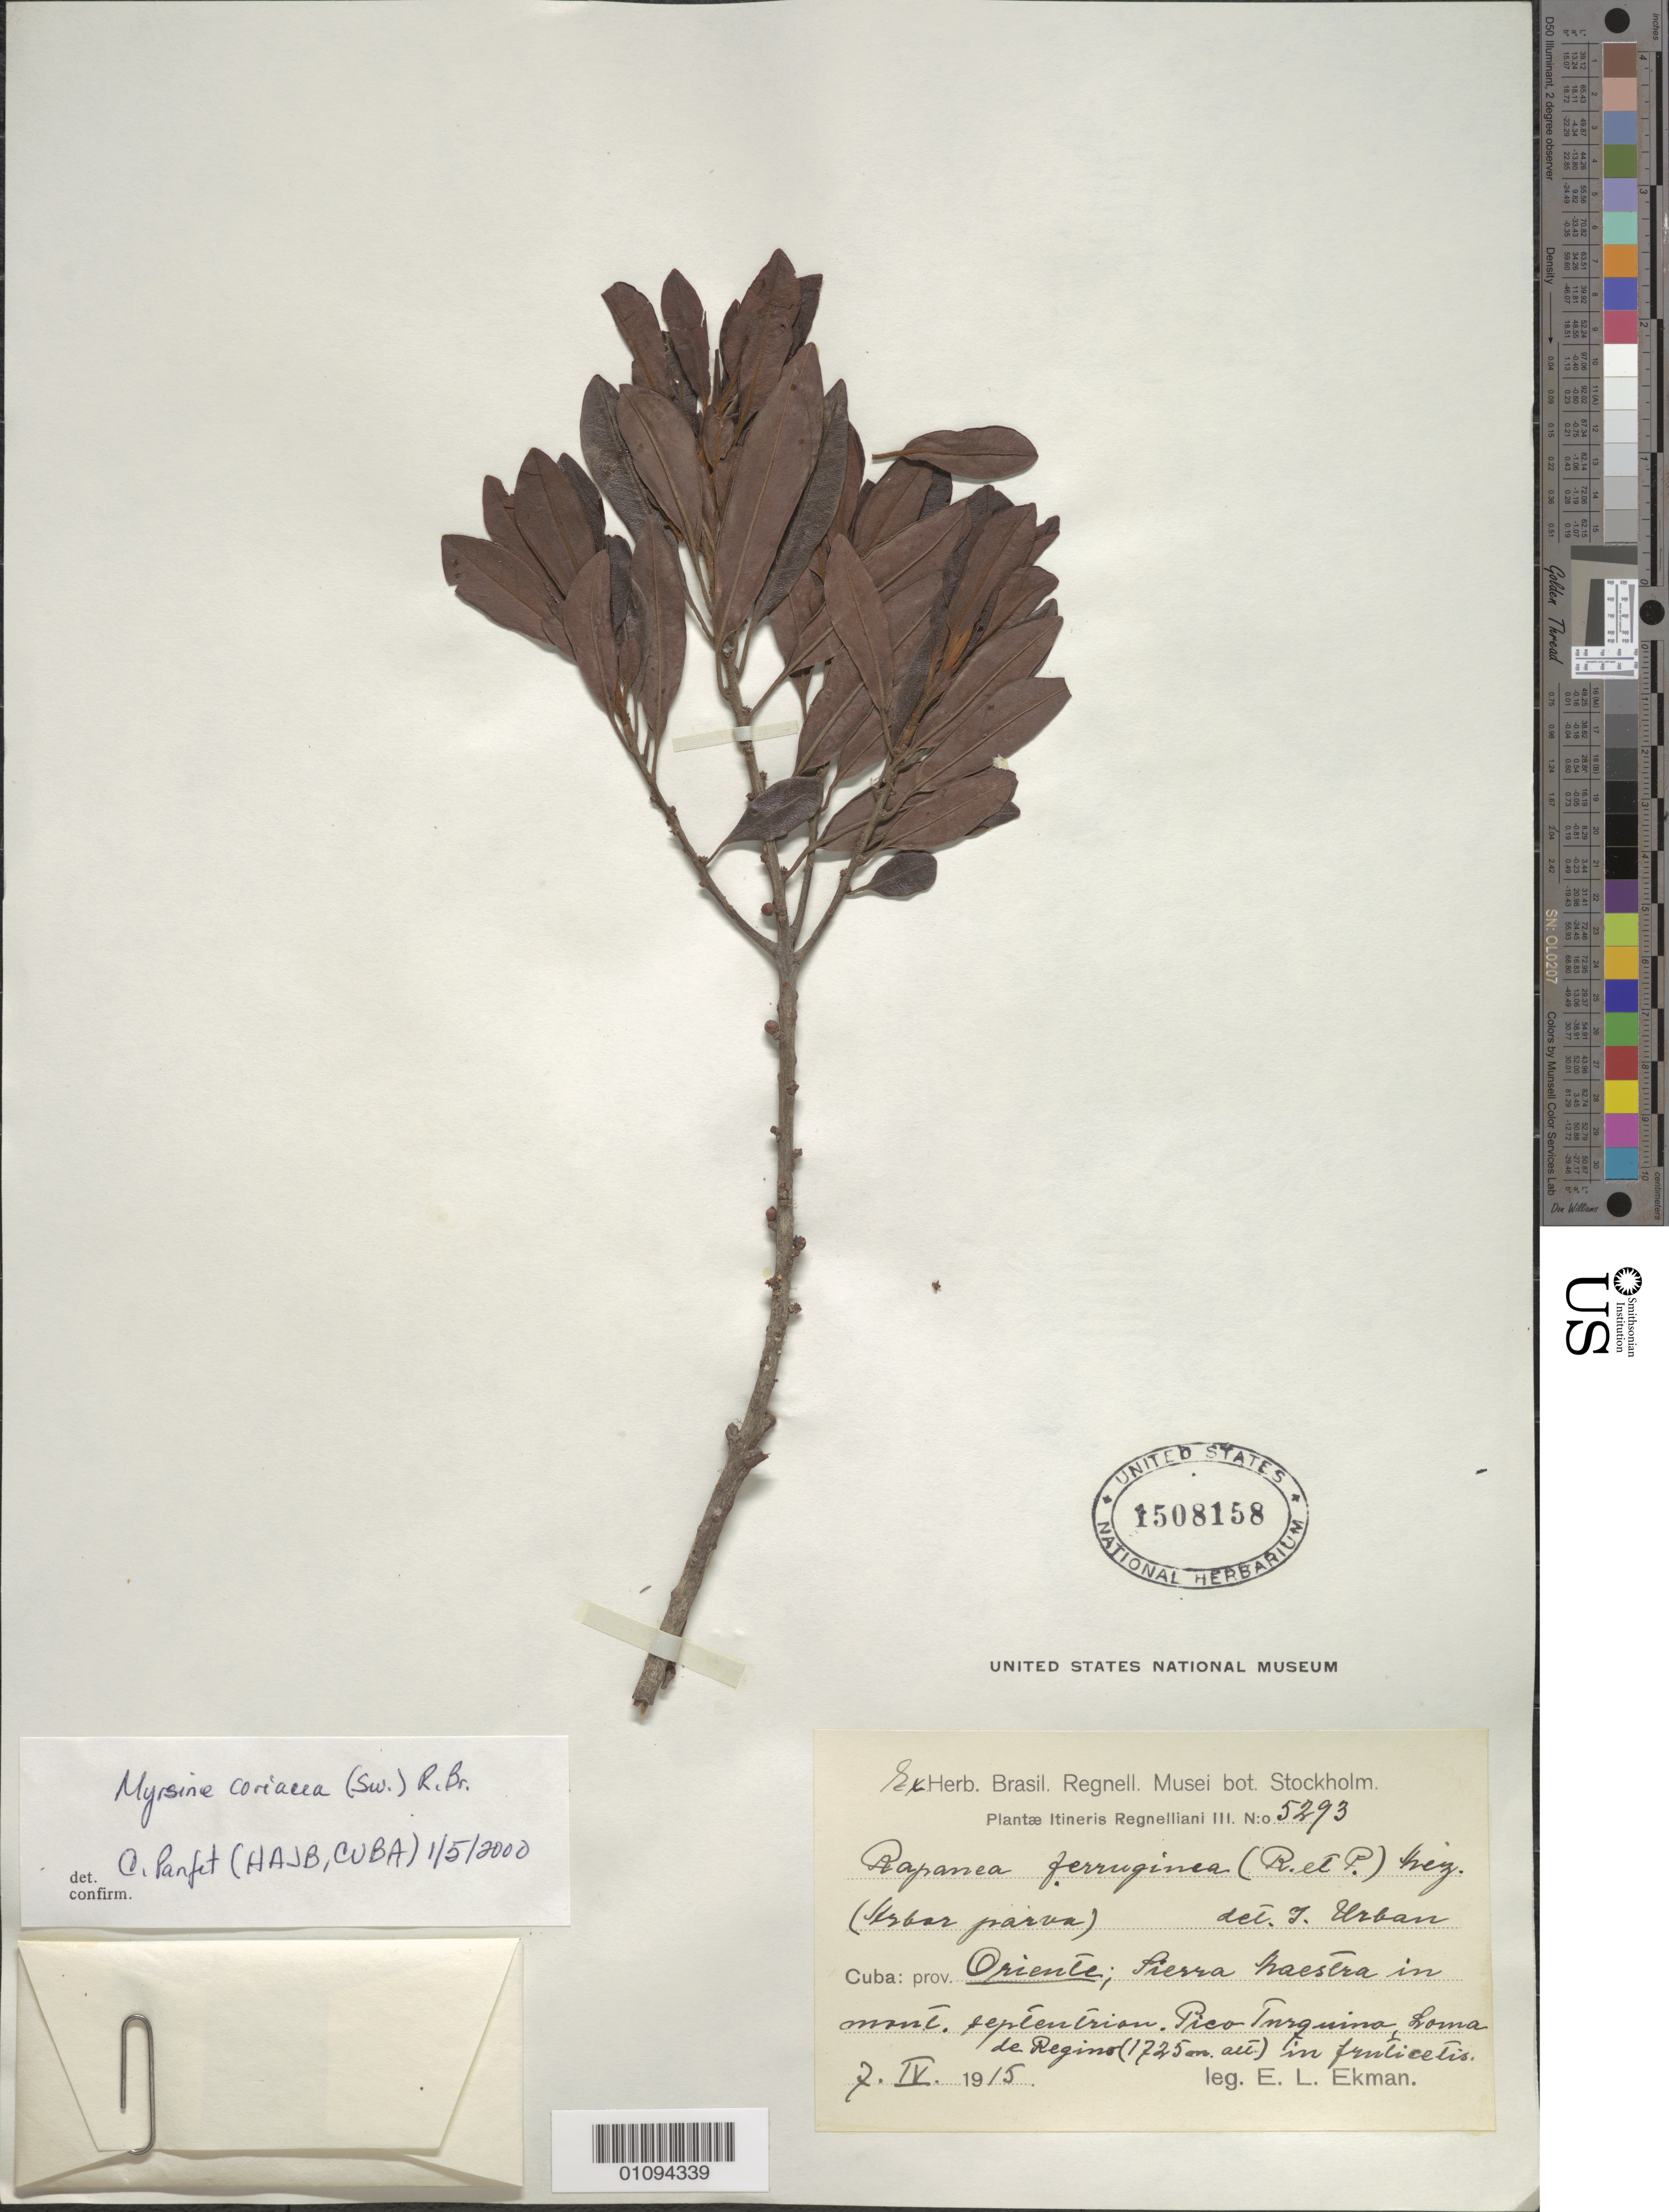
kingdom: Plantae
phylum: Tracheophyta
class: Magnoliopsida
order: Ericales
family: Primulaceae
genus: Myrsine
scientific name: Myrsine coriacea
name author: (Sw.) R. Br. ex Roem. & Schult.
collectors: E. L. Ekman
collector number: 5293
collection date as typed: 07 Apr 1915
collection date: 1915-04-07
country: Cuba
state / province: Granma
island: Cuba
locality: Sierra Maestra in mount septentrian Pico Tranquina, Loma de Regino in frunticetis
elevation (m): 1725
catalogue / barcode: US 1508158